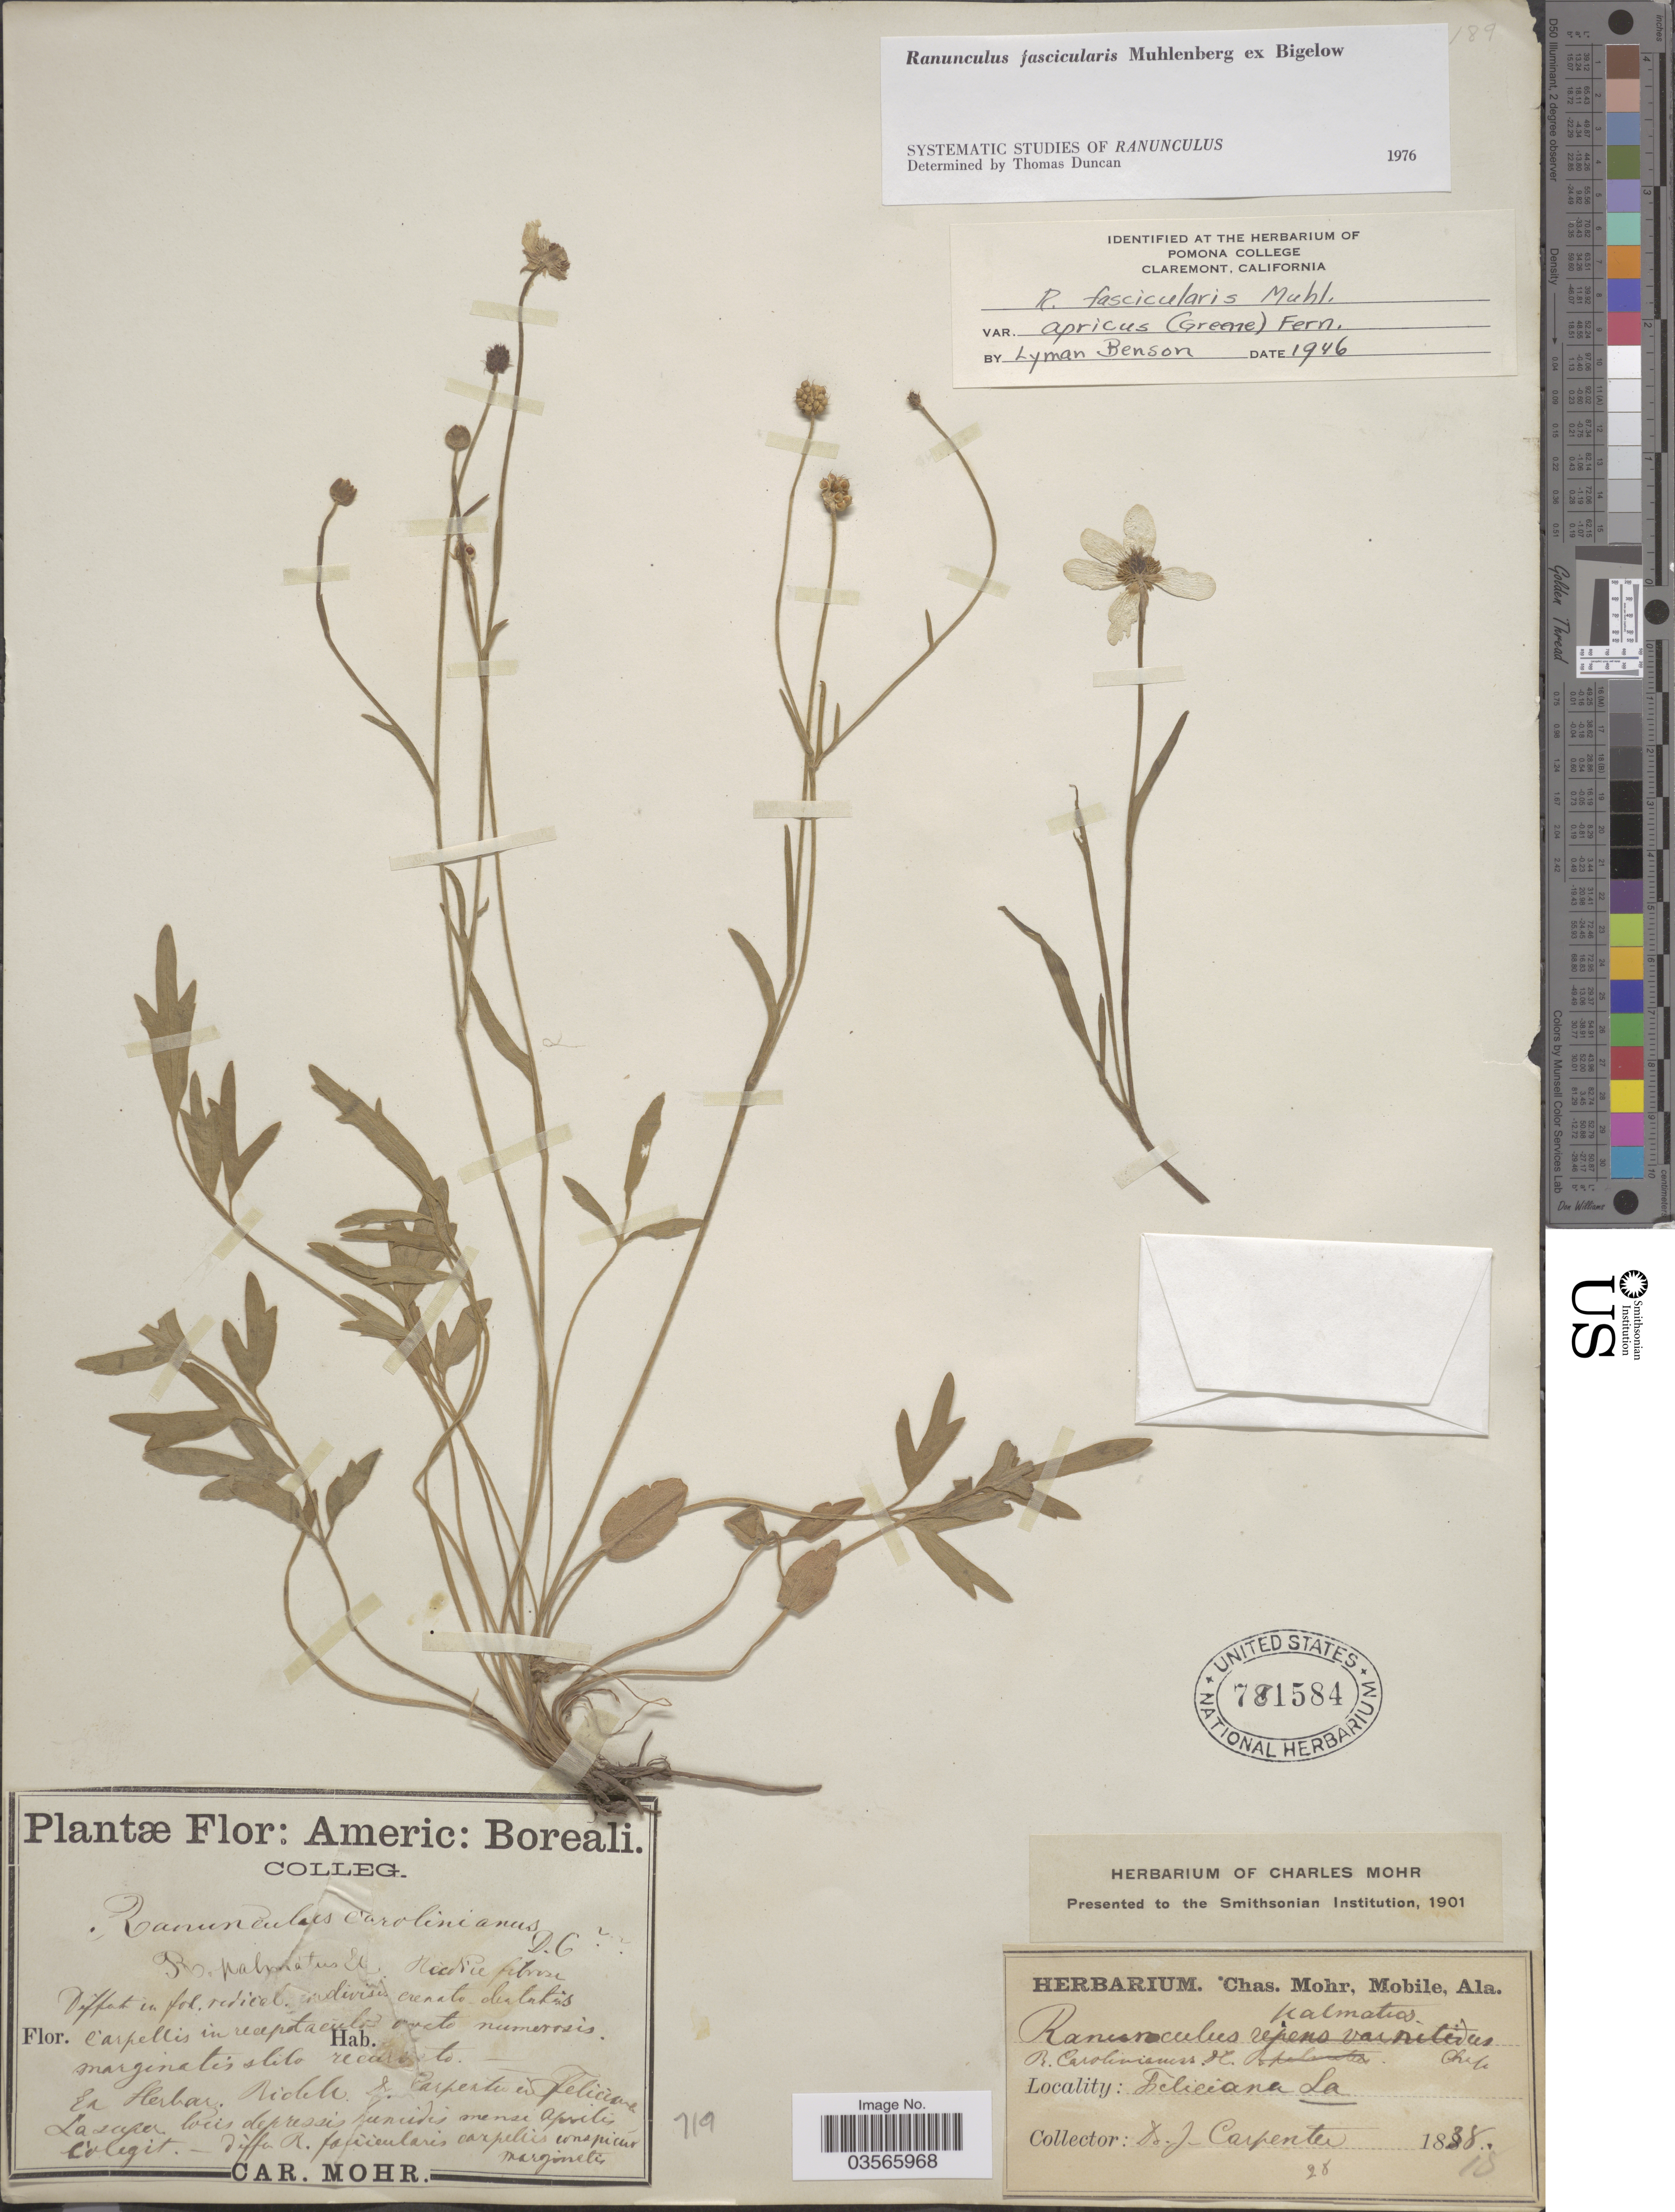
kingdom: Plantae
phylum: Tracheophyta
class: Magnoliopsida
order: Ranunculales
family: Ranunculaceae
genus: Ranunculus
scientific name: Ranunculus fascicularis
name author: Muhl. ex Bigelow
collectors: J. Carpenter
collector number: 28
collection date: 1838-04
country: United States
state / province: Louisiana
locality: Feliciana. Americ: Boreali.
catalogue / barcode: US 781584